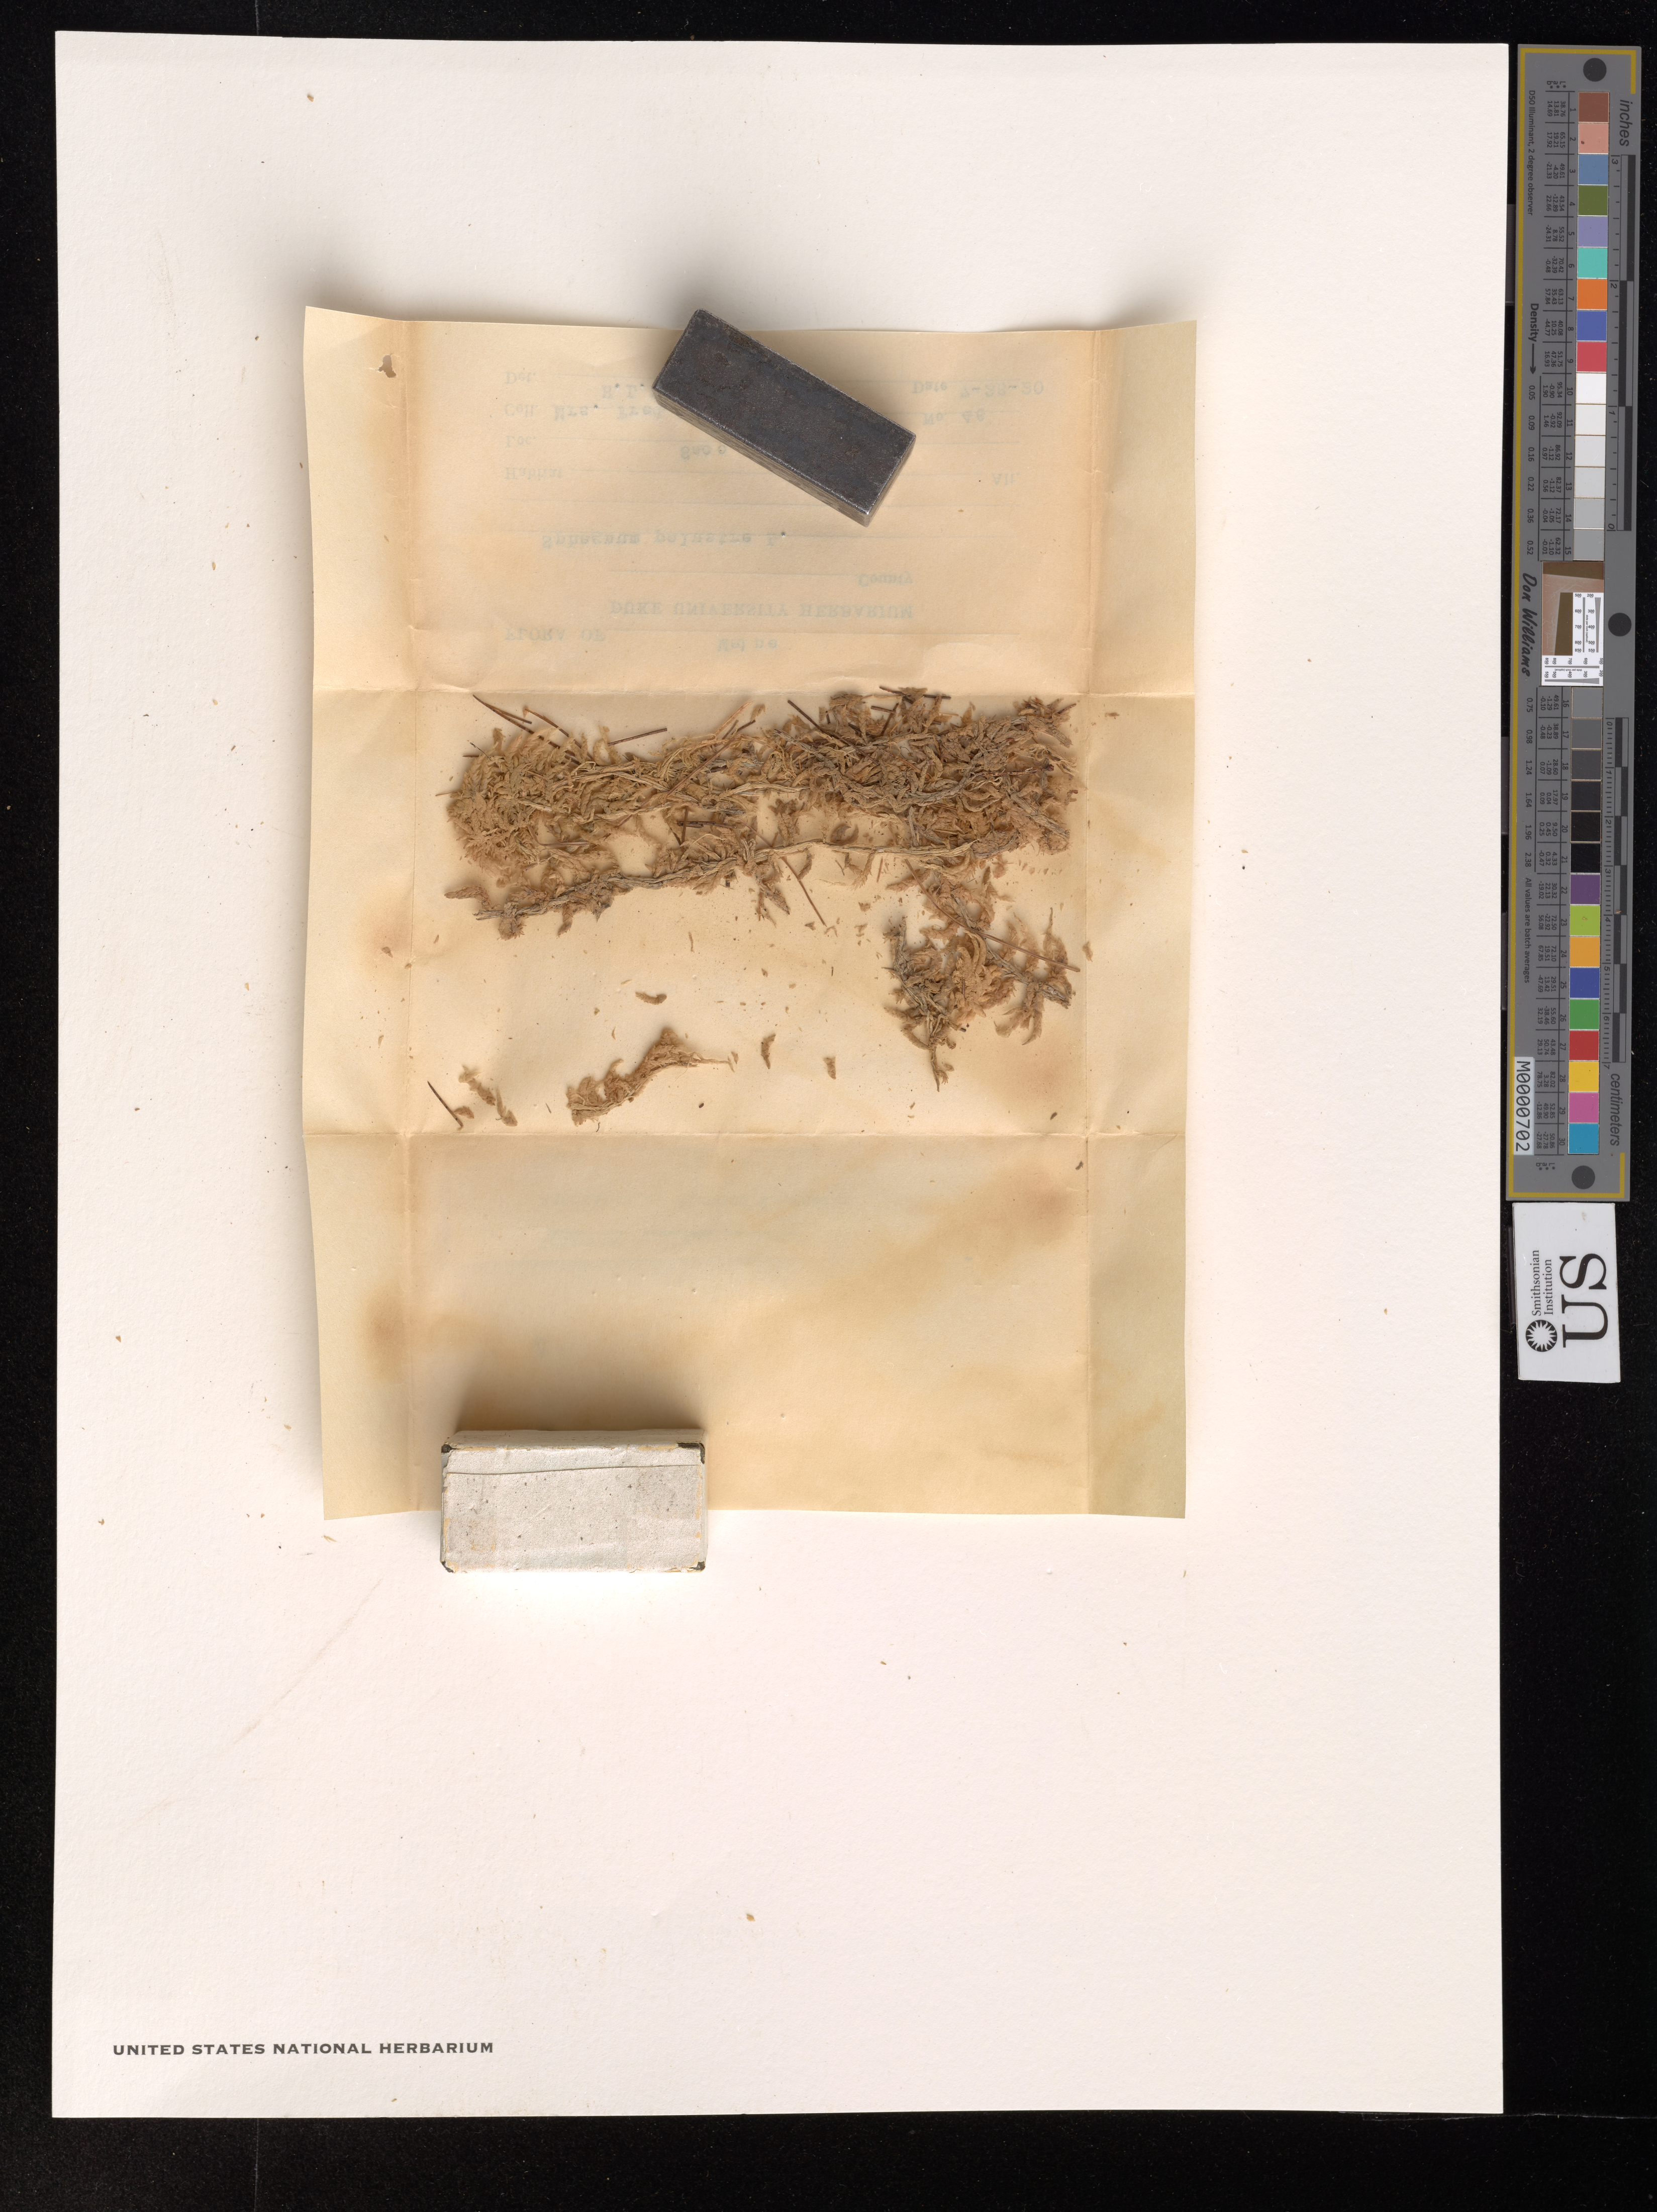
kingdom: Plantae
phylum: Bryophyta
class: Sphagnopsida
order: Sphagnales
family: Sphagnaceae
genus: Sphagnum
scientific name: Sphagnum henryense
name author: Warnst.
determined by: Anderson, L.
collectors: F. Abbott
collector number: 46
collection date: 1920-07-28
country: United States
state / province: Maine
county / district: York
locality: Saco